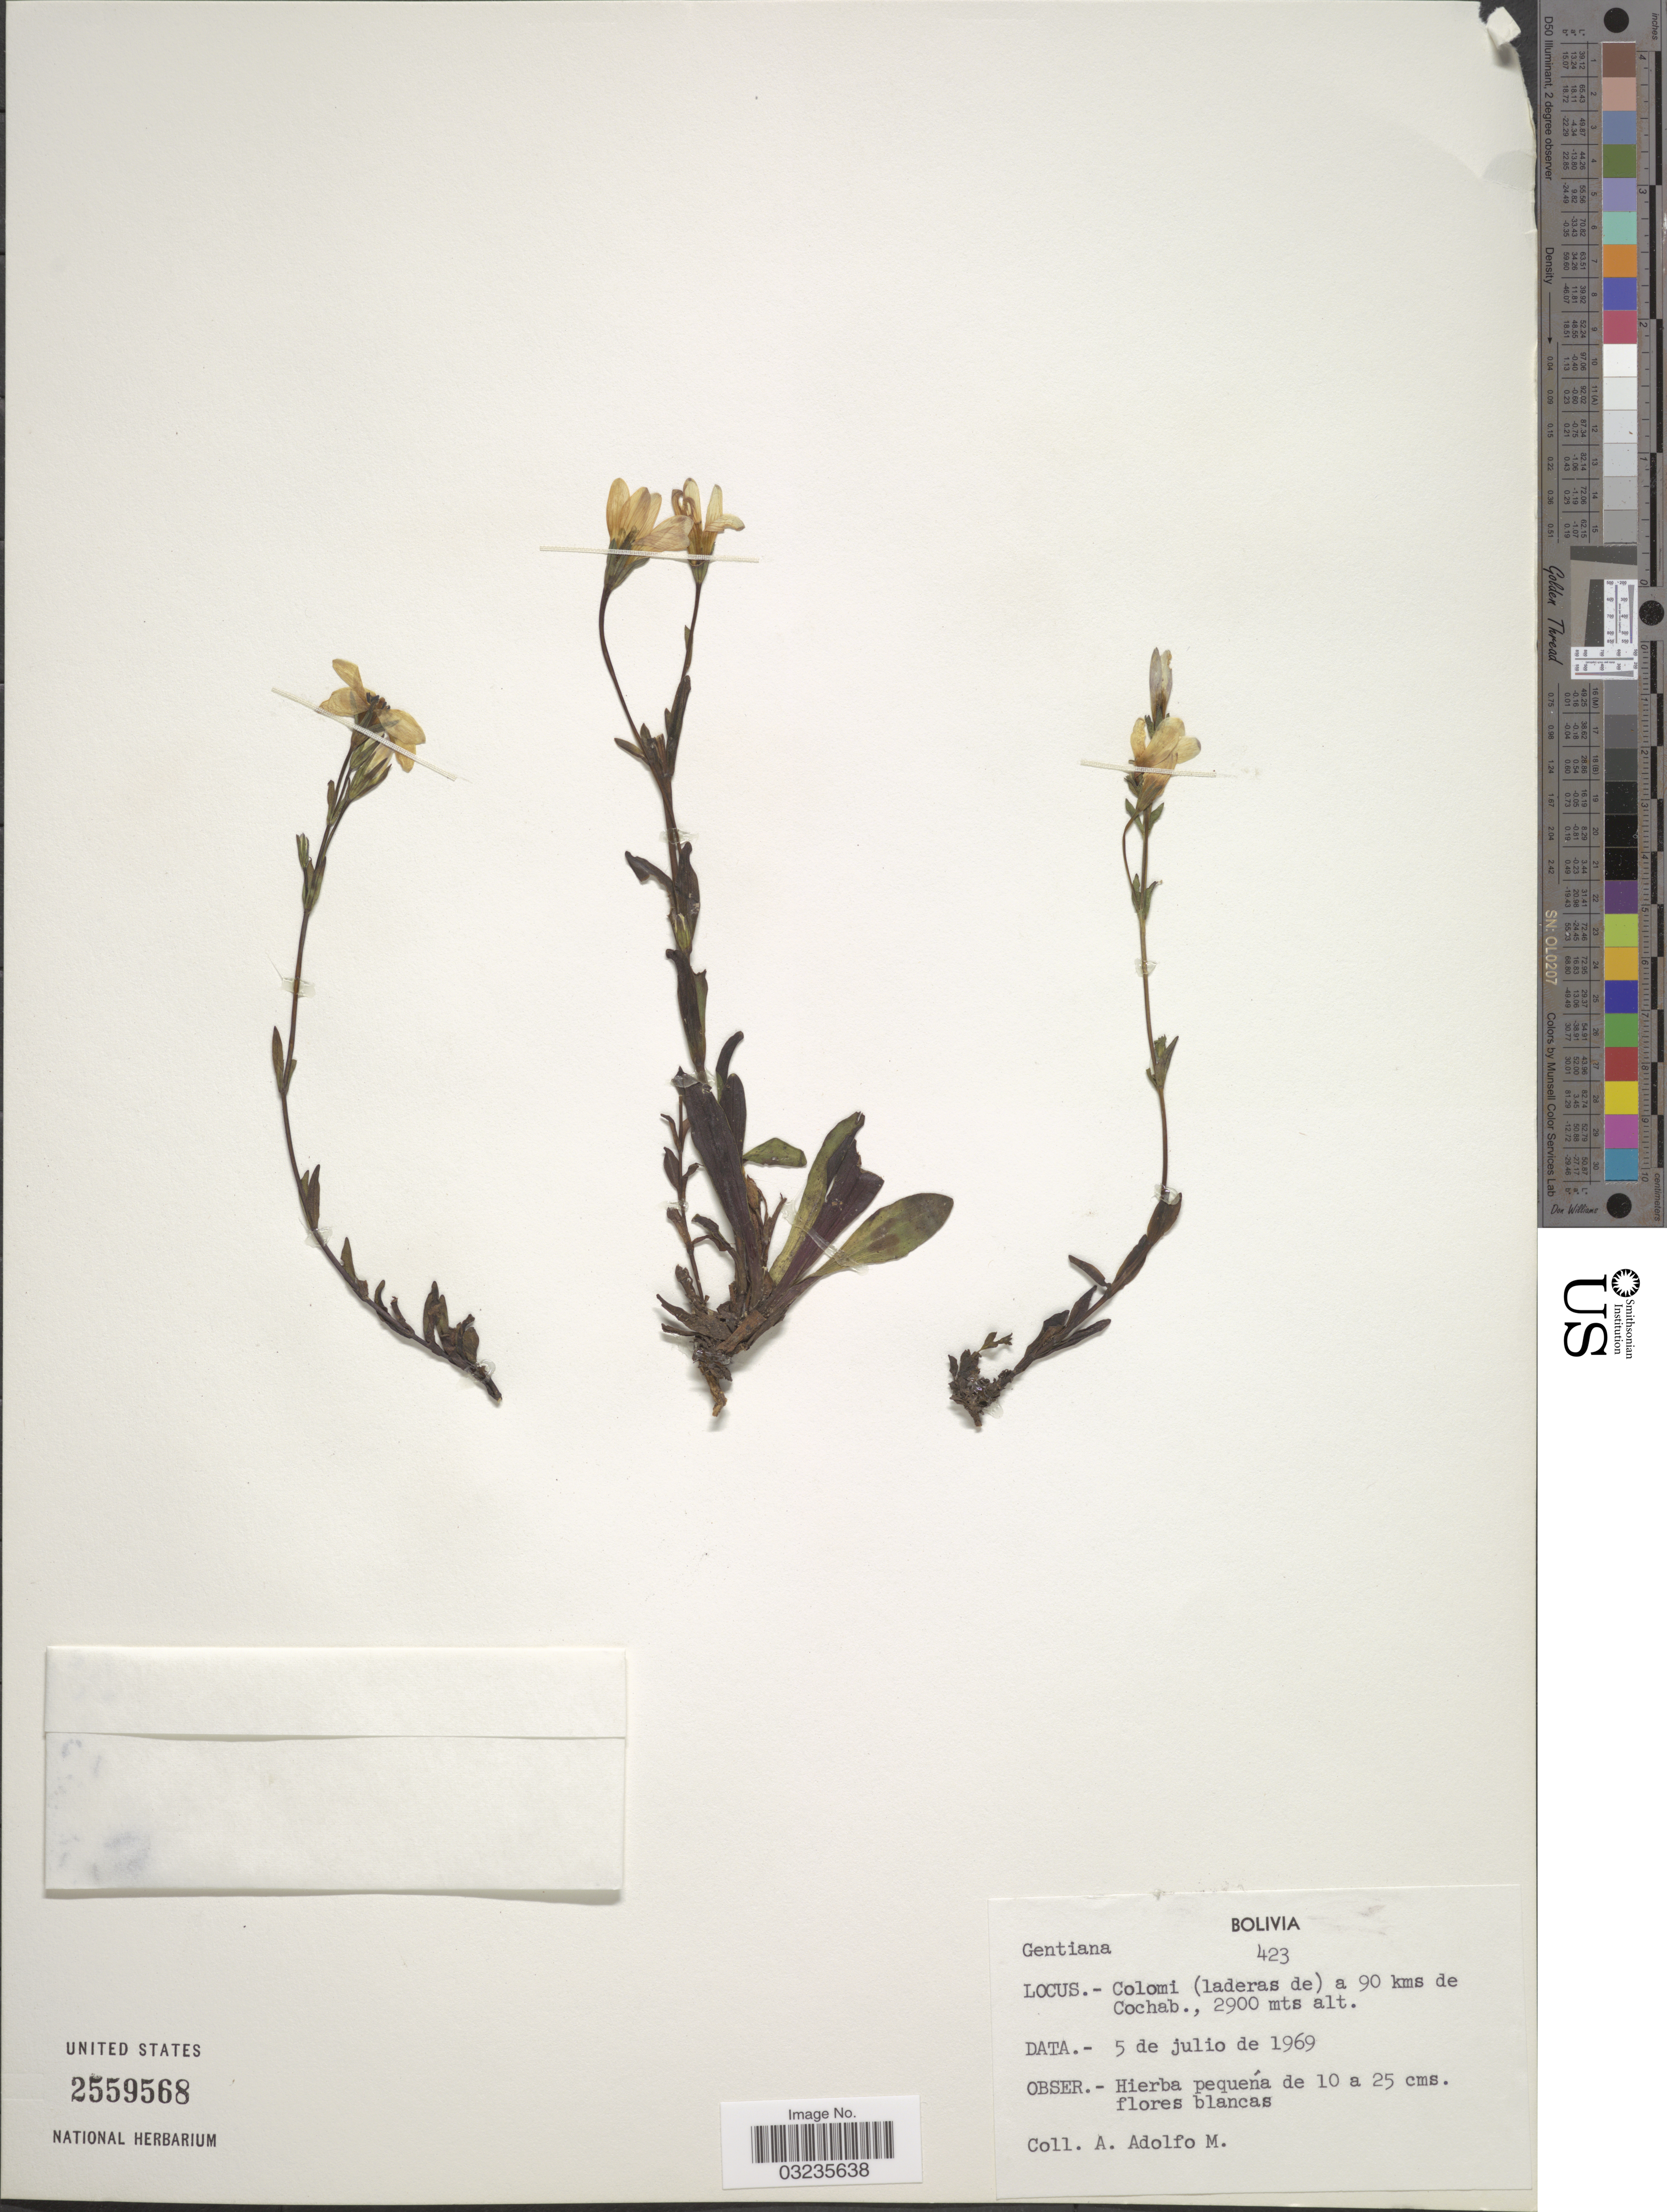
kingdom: Plantae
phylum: Tracheophyta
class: Magnoliopsida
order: Gentianales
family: Gentianaceae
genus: Gentiana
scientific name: Gentiana sp.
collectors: Bro. Adolfo M.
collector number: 423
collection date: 1969-07-05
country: Bolivia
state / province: Cochabamba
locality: Colomi (laderas de) a 90 kms de Cochab.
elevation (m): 2900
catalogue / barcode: US 2559568